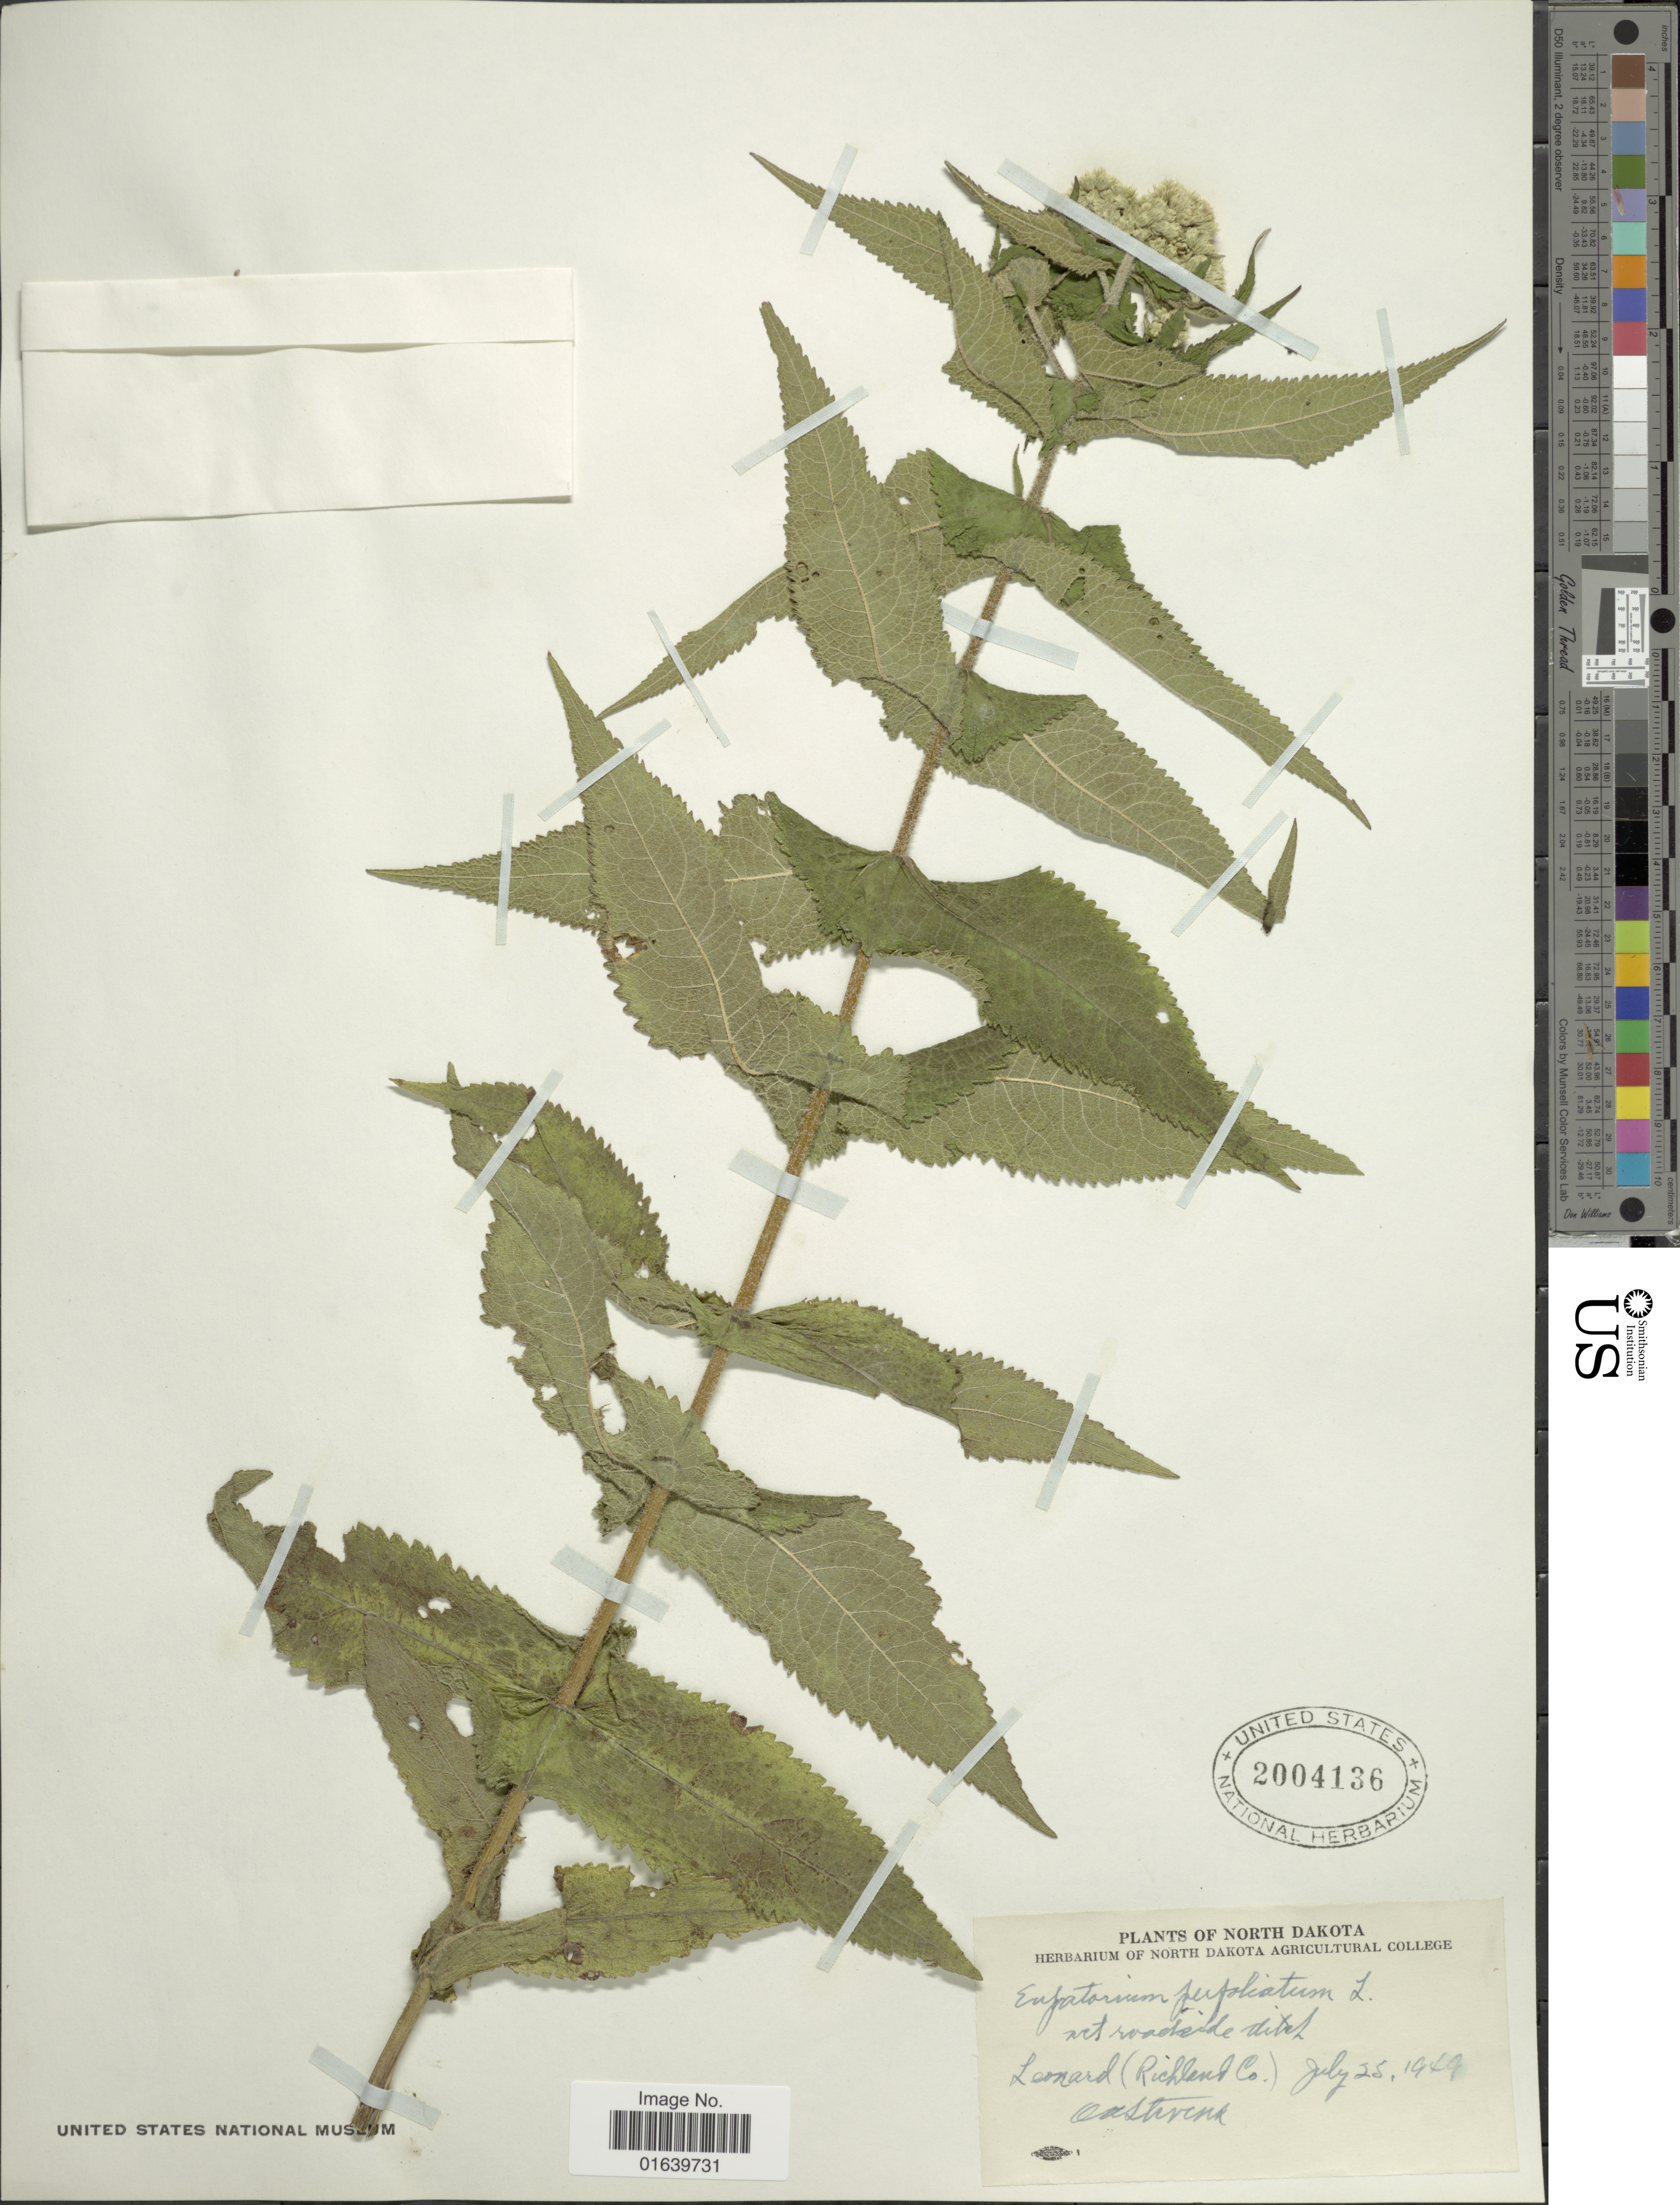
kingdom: Plantae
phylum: Tracheophyta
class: Magnoliopsida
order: Asterales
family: Asteraceae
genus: Eupatorium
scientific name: Eupatorium perfoliatum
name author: L.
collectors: O. A. Stevens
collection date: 1949-07-25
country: United States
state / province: North Dakota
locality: Leonard (Richlend Co.)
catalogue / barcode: US 2004136